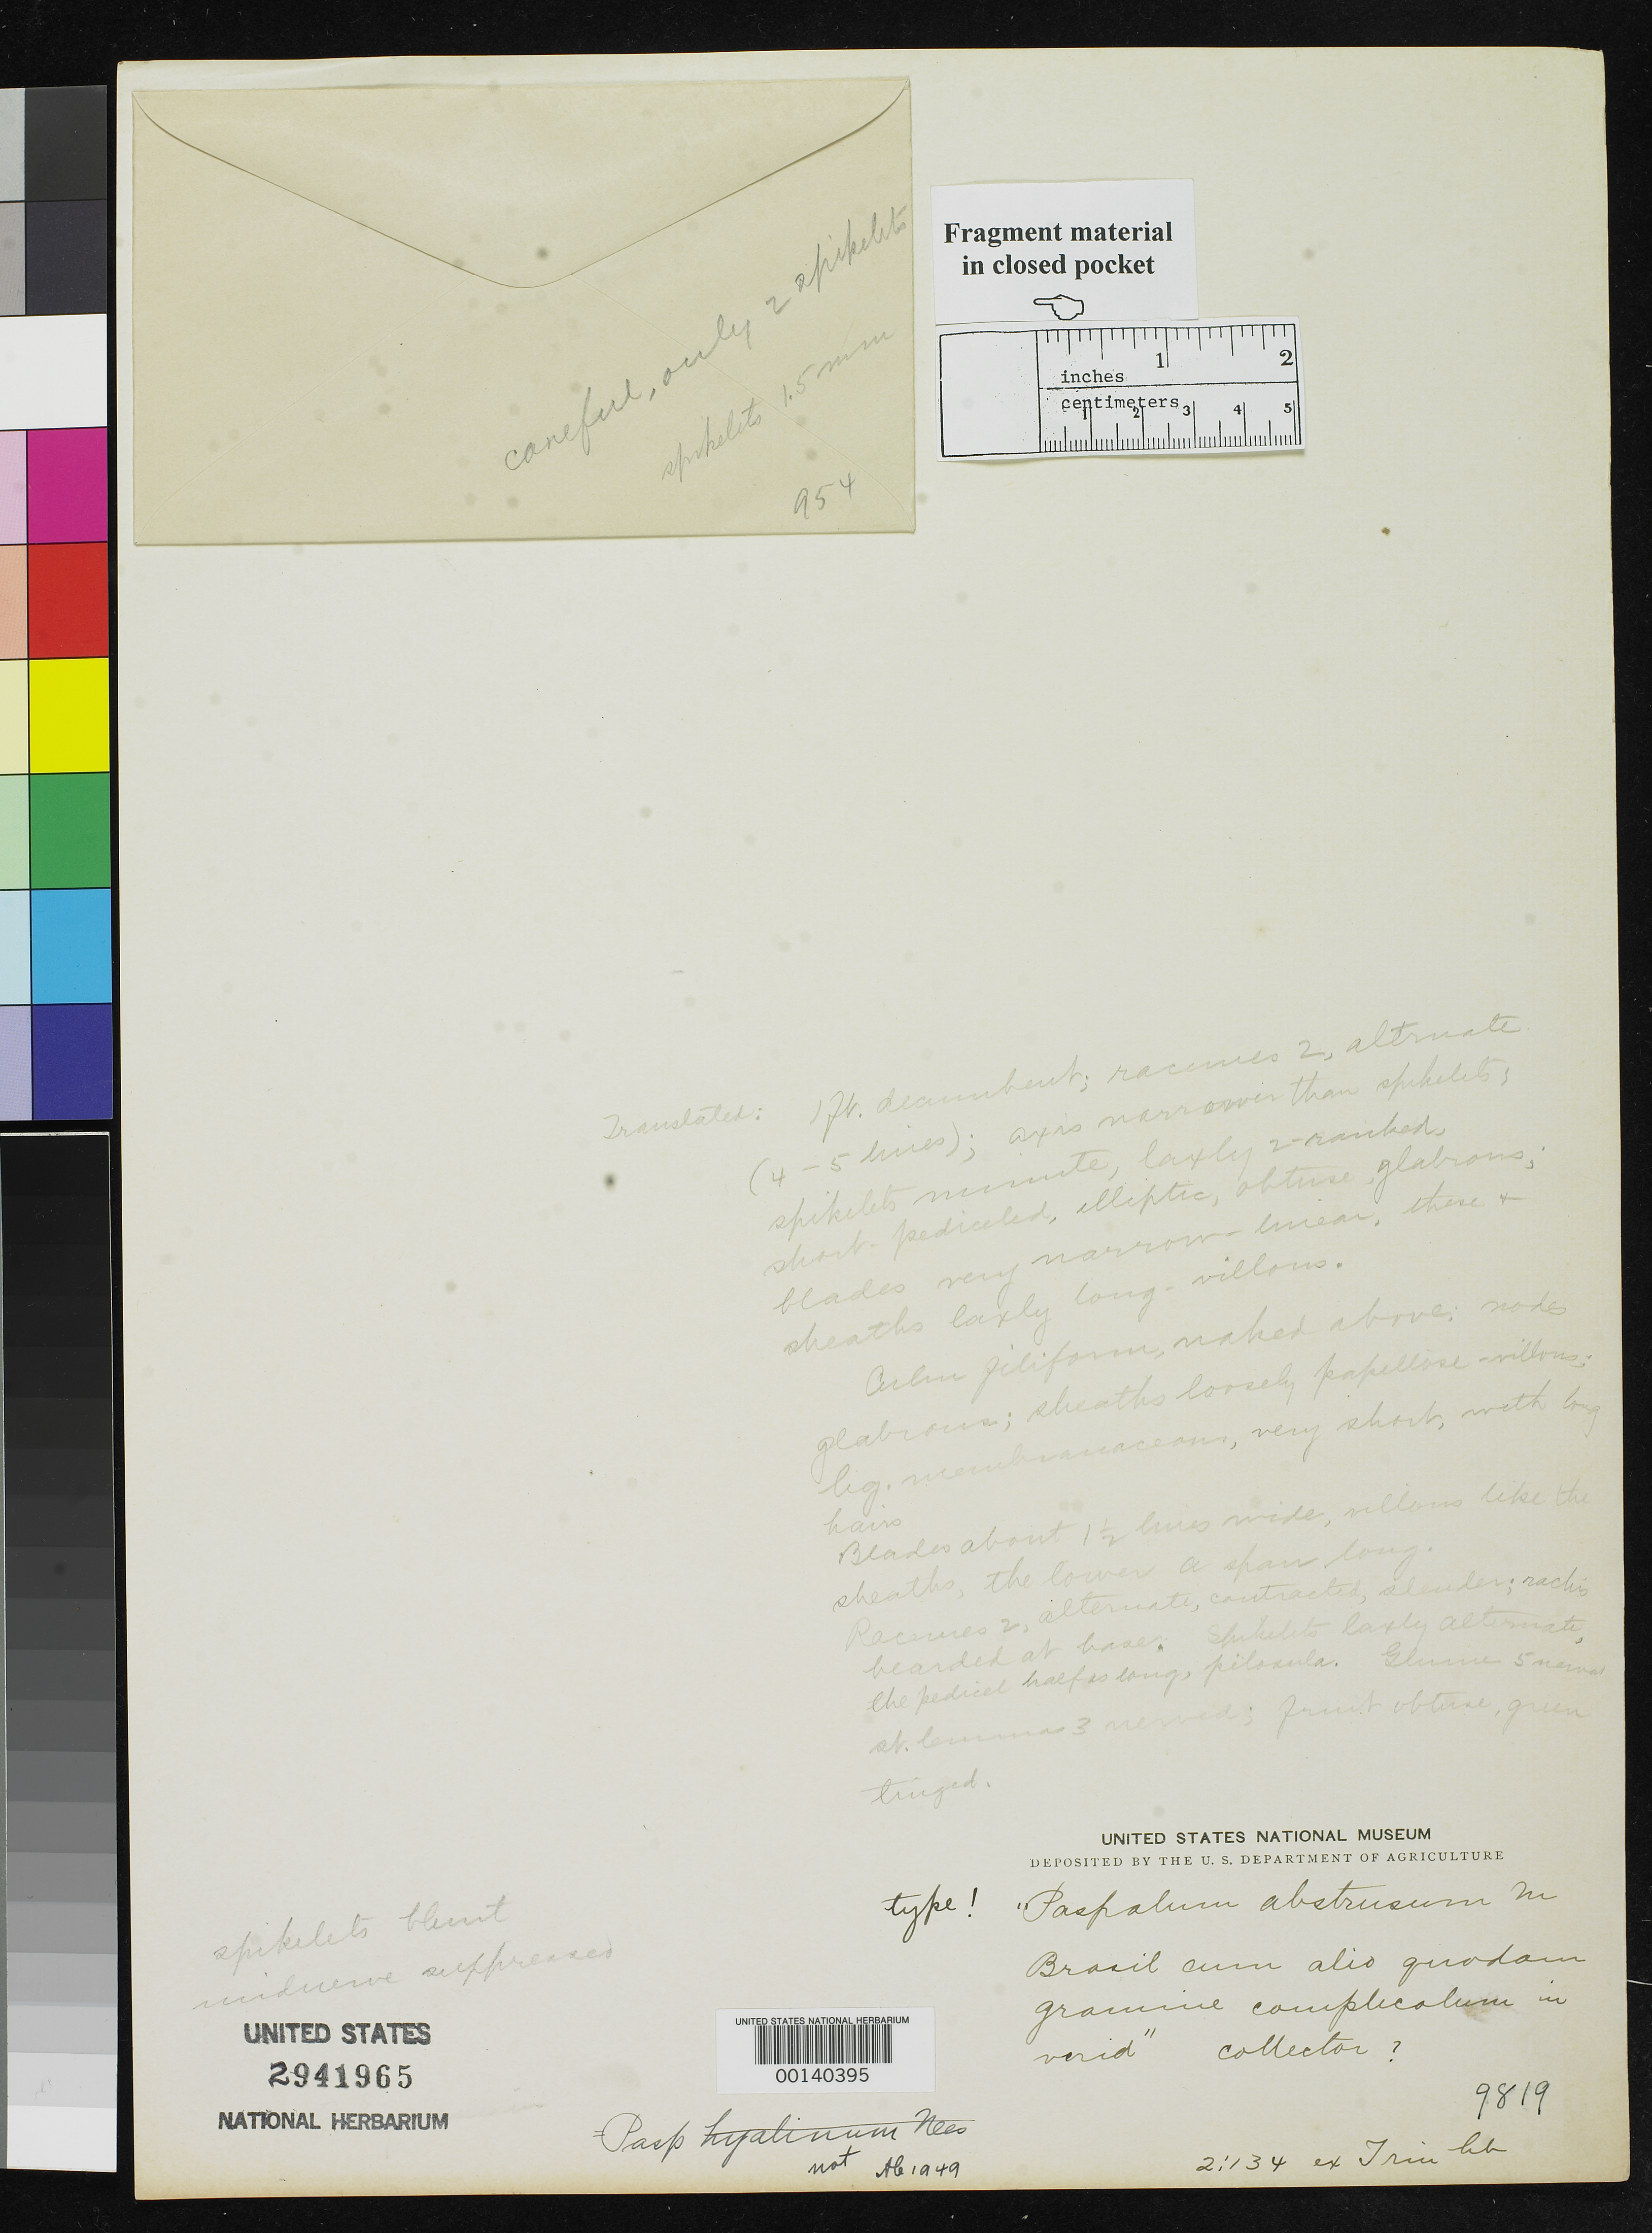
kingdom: Plantae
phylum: Tracheophyta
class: Liliopsida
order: Poales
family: Poaceae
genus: Paspalum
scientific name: Paspalum abstrusum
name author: Trin.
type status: Type Fragment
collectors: F. Sellow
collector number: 501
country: Brazil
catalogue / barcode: US 2941965